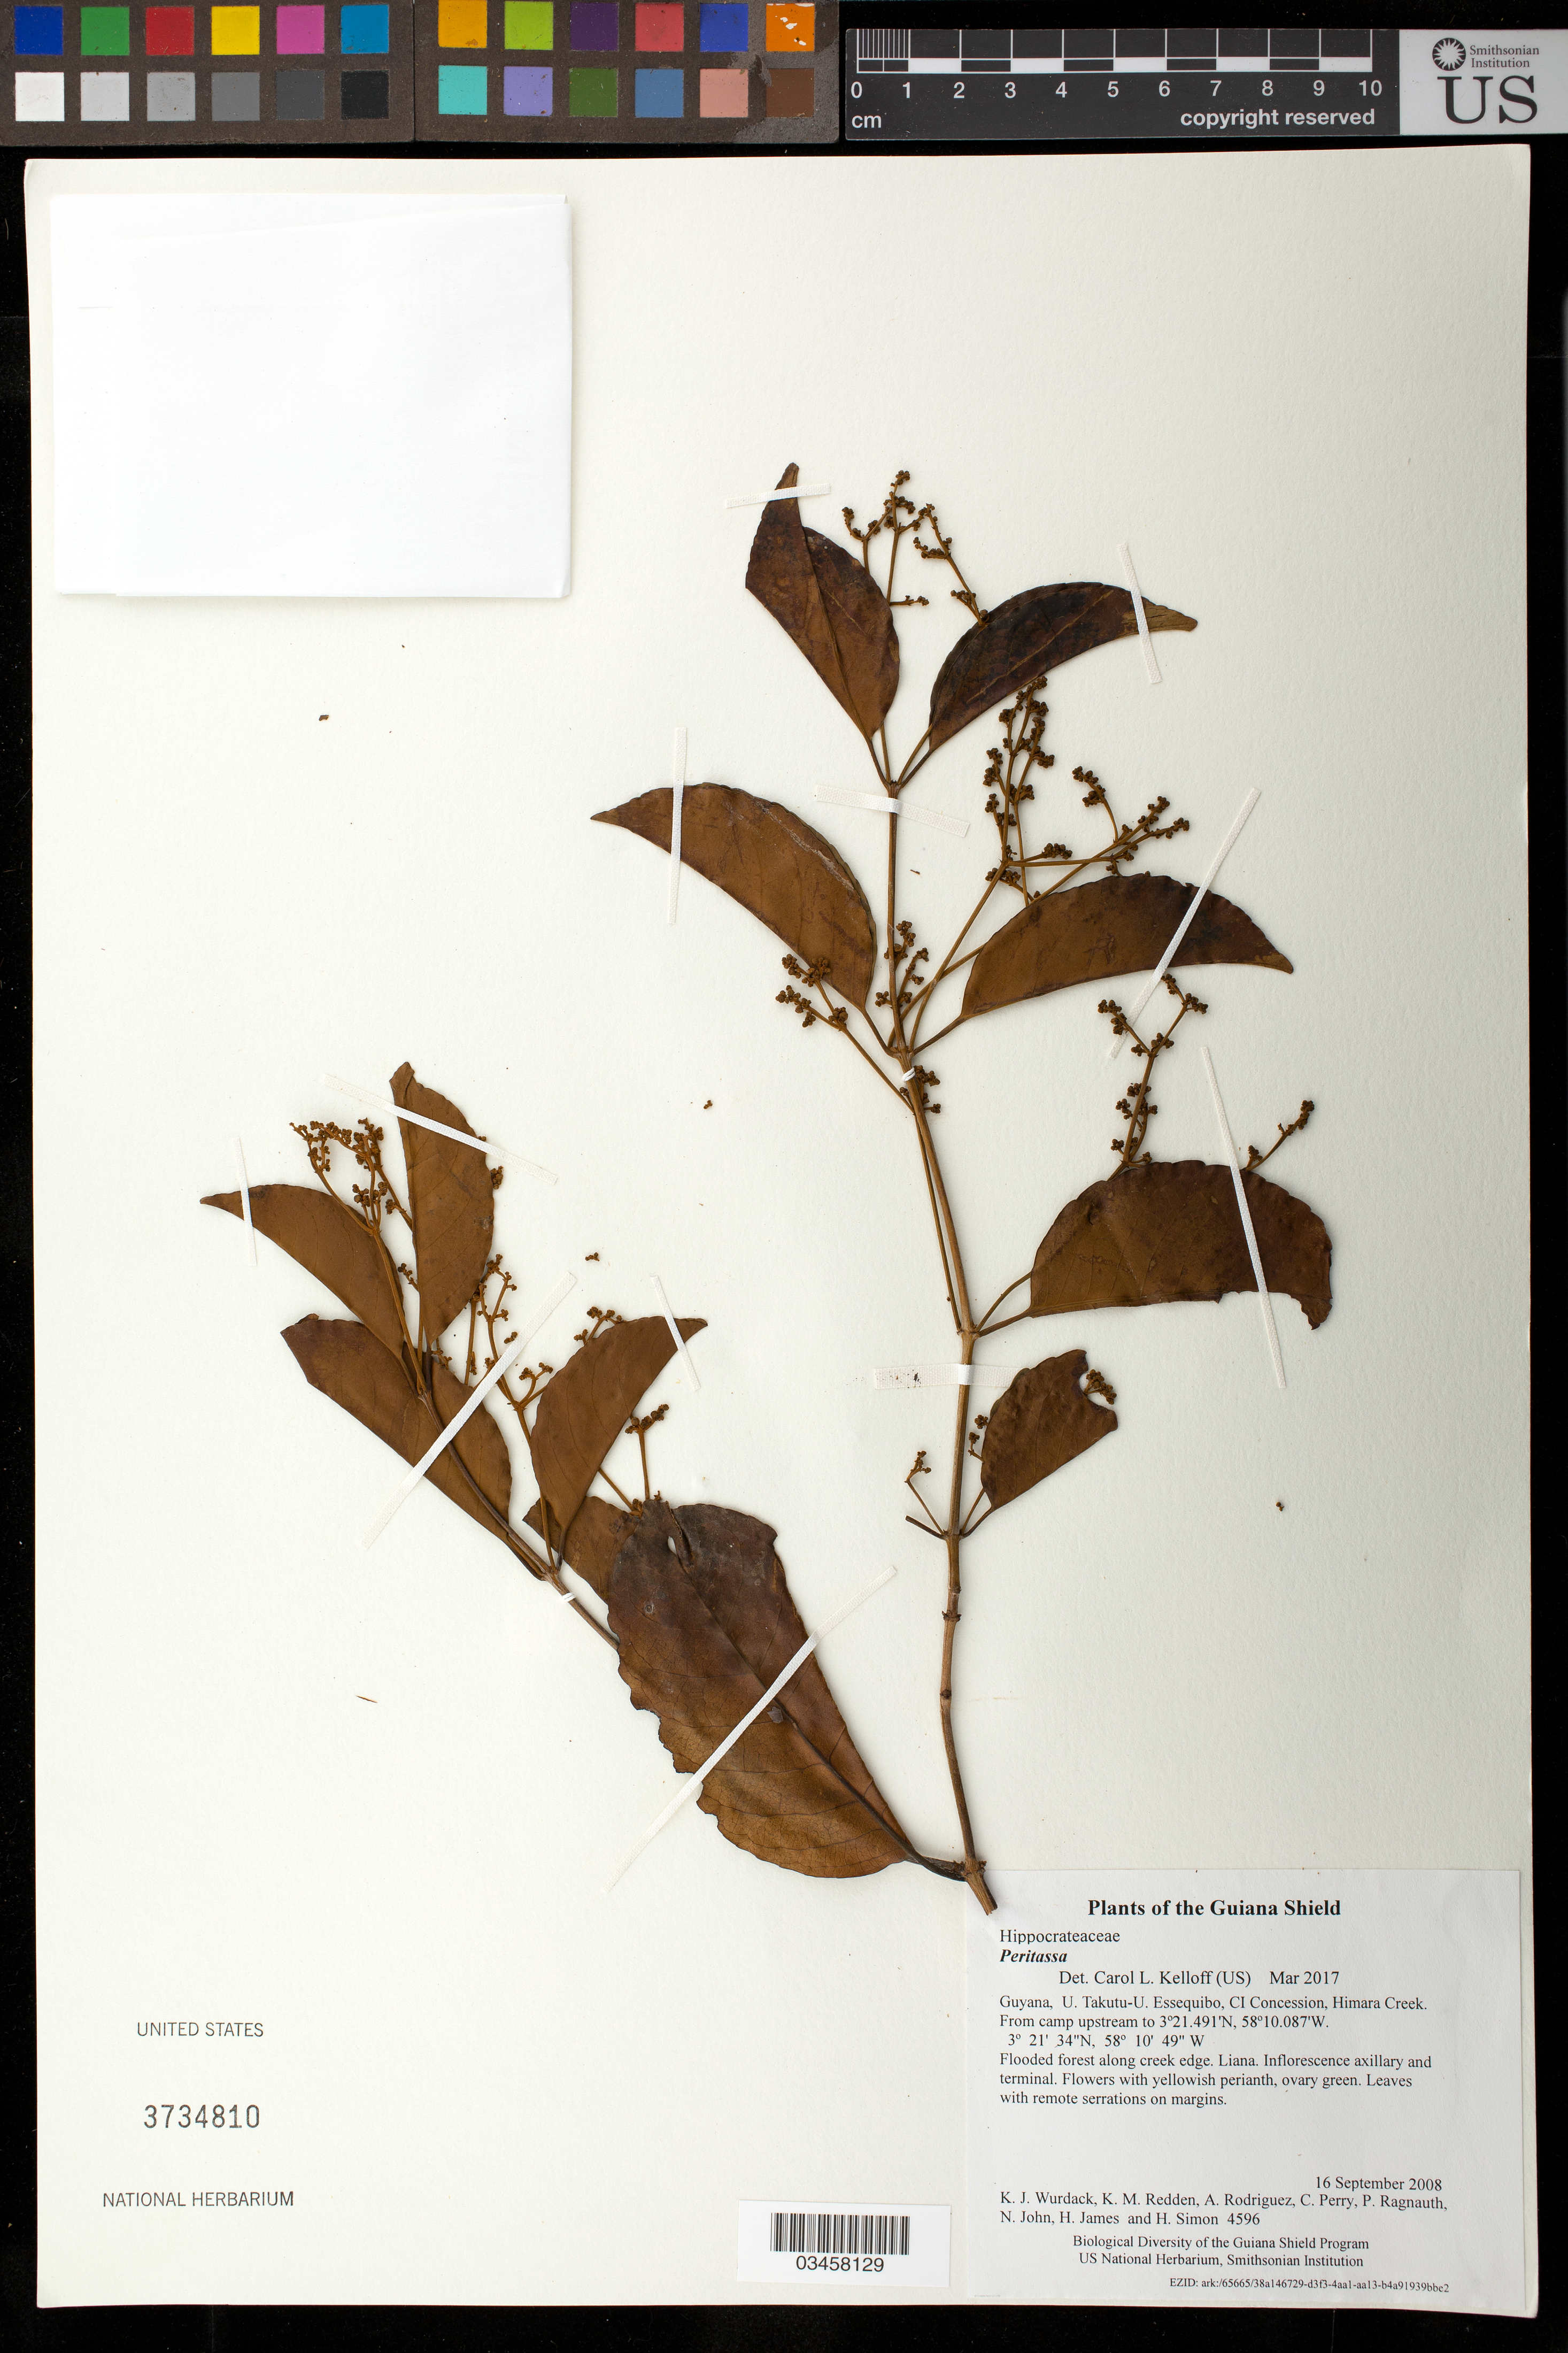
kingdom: Plantae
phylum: Tracheophyta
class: Magnoliopsida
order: Celastrales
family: Celastraceae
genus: Peritassa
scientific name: Peritassa sp.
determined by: Kelloff, Carol L., (US), Smithsonian Institution - National Museum of Natural History (UNITED STATES)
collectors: K. Wurdack, K. M. Redden, A. Rodriguez, C. Perry, P. Ragnauth, N. John, H. James & H. Simon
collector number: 4596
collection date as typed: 16 September 2008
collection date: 2008-09-16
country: Guyana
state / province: U. Takutu-U. Essequibo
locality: CI Concession, Himara Creek. From camp upstream to 3º21.491'N, 58º10.087'W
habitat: Flooded forest along creek edge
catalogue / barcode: US 3734810